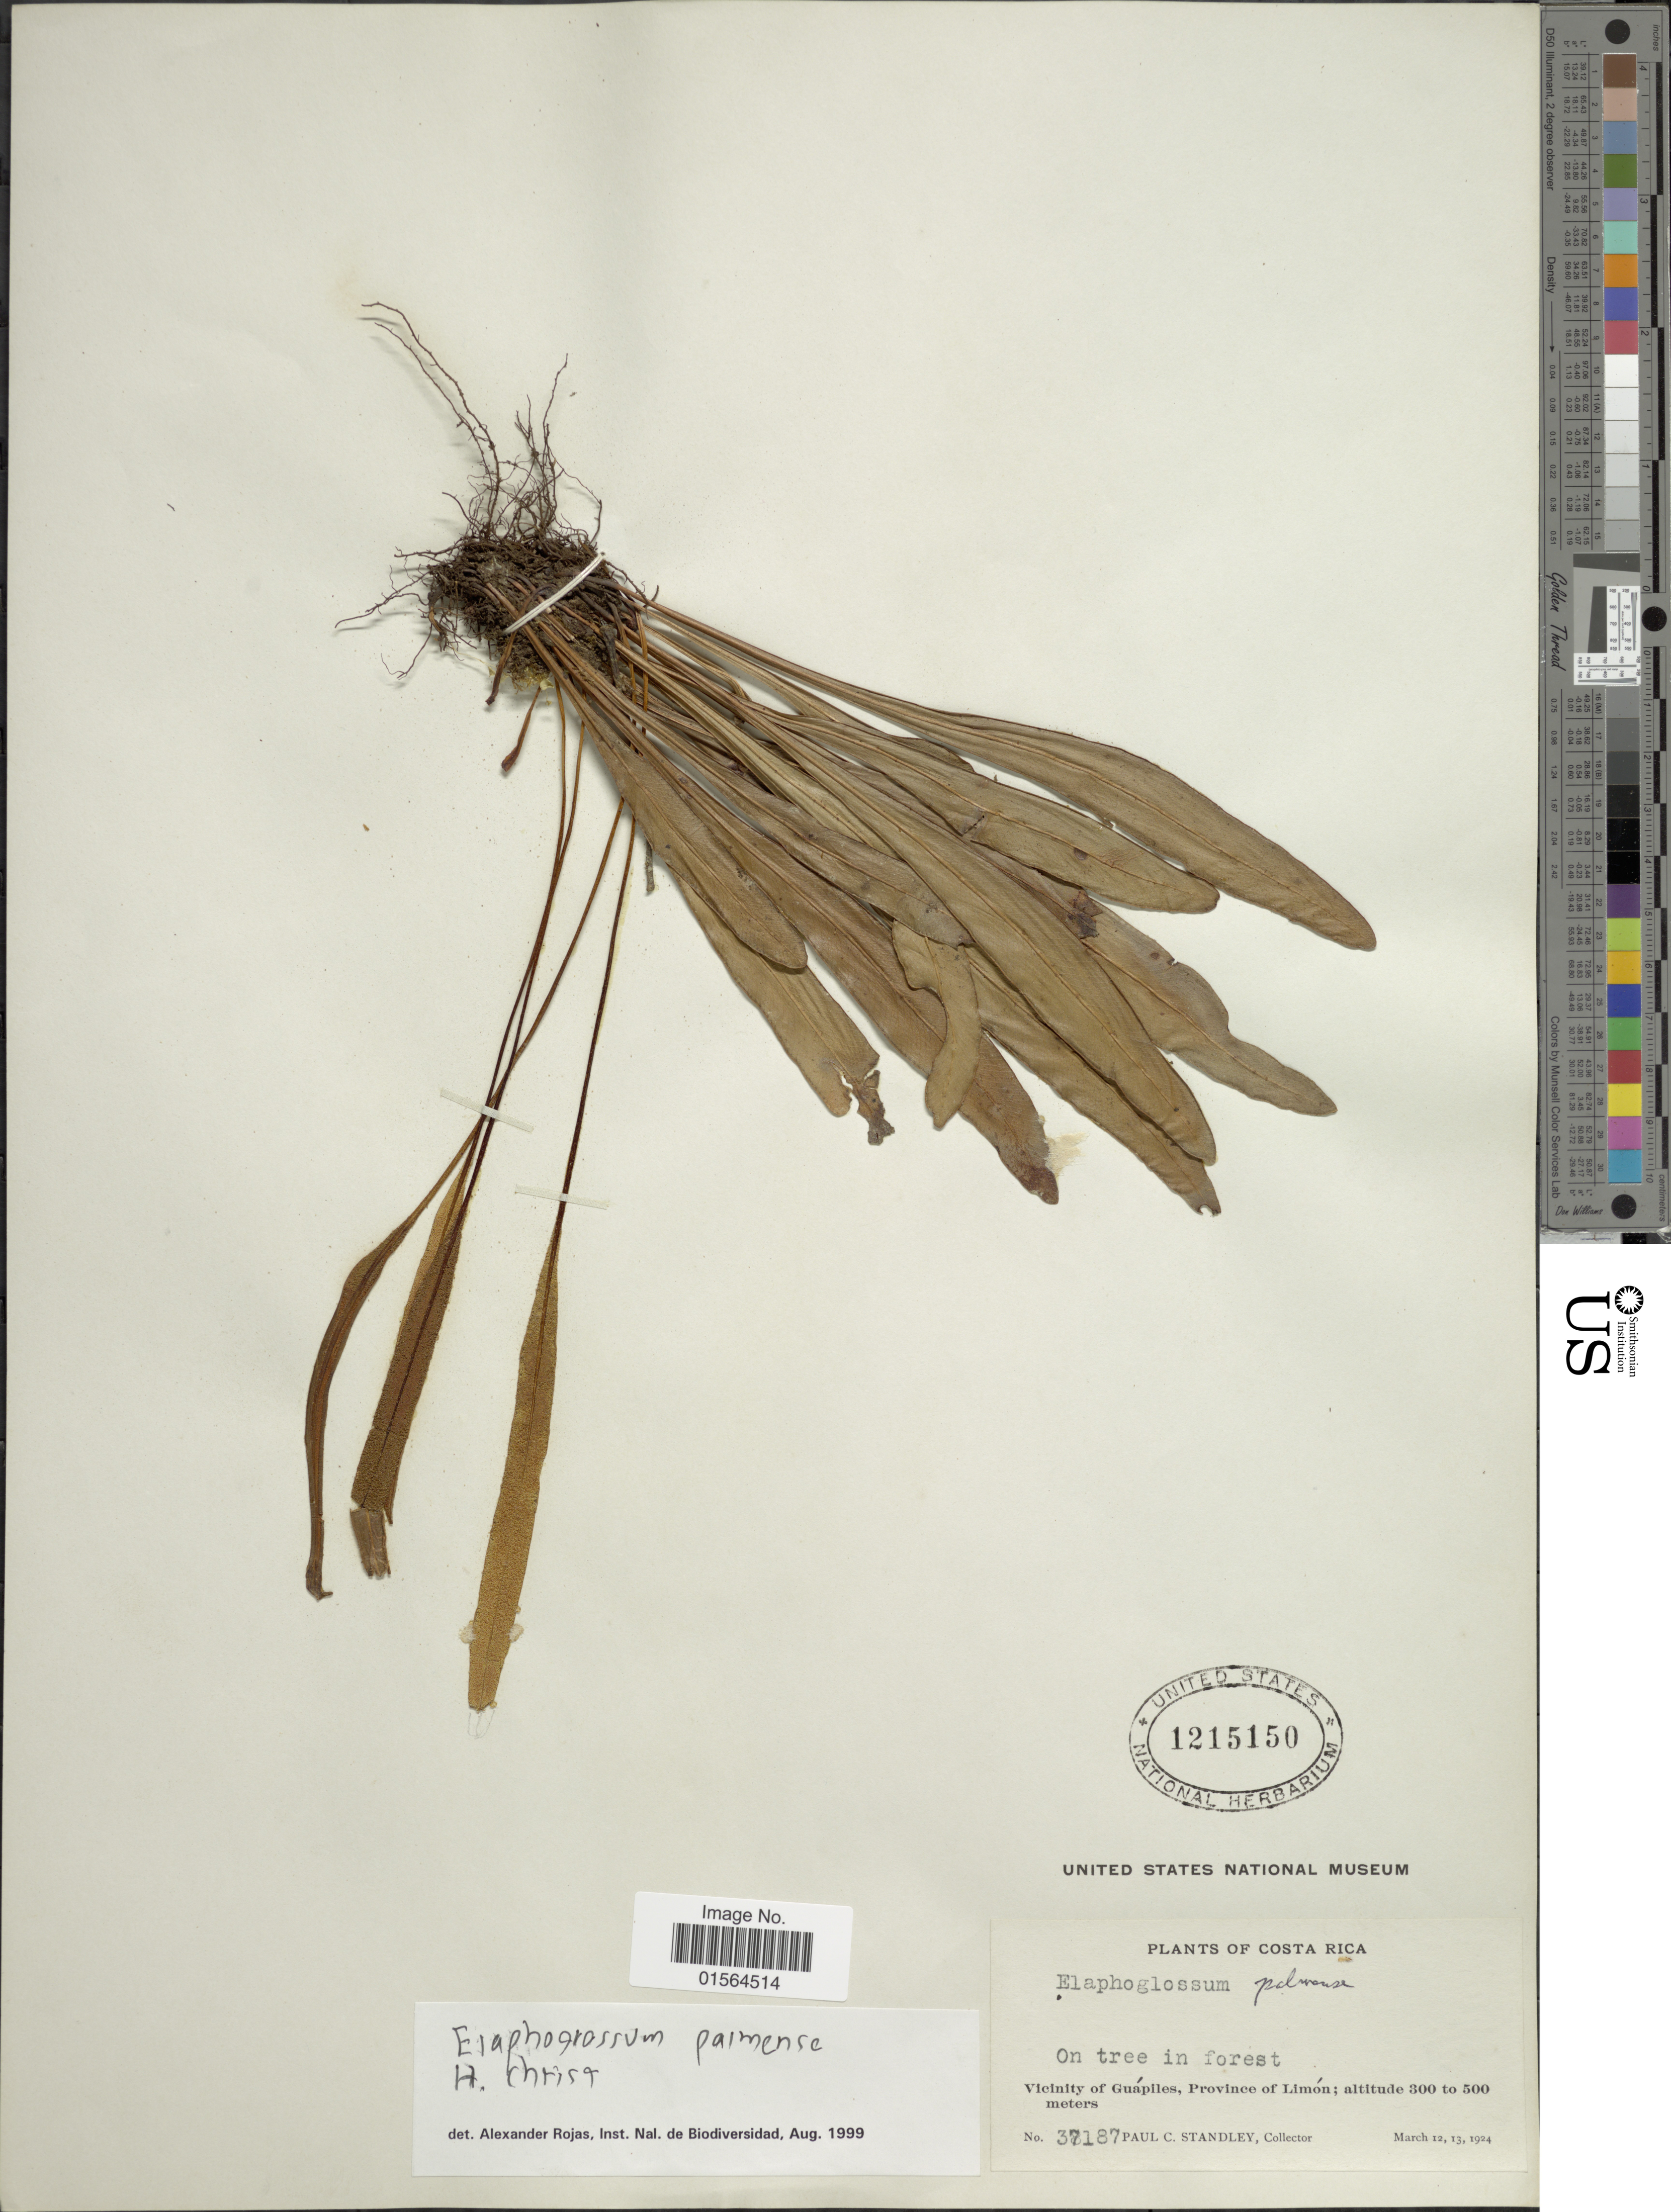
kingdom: Plantae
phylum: Tracheophyta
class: Polypodiopsida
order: Polypodiales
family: Dryopteridaceae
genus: Elaphoglossum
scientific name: Elaphoglossum palmense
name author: Christ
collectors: P. C. Standley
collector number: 37187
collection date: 1924-03-12/1924-03-13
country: Costa Rica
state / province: Limón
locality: Vicinity of Guapiles, Province of Limon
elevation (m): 300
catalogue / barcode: US 1215150